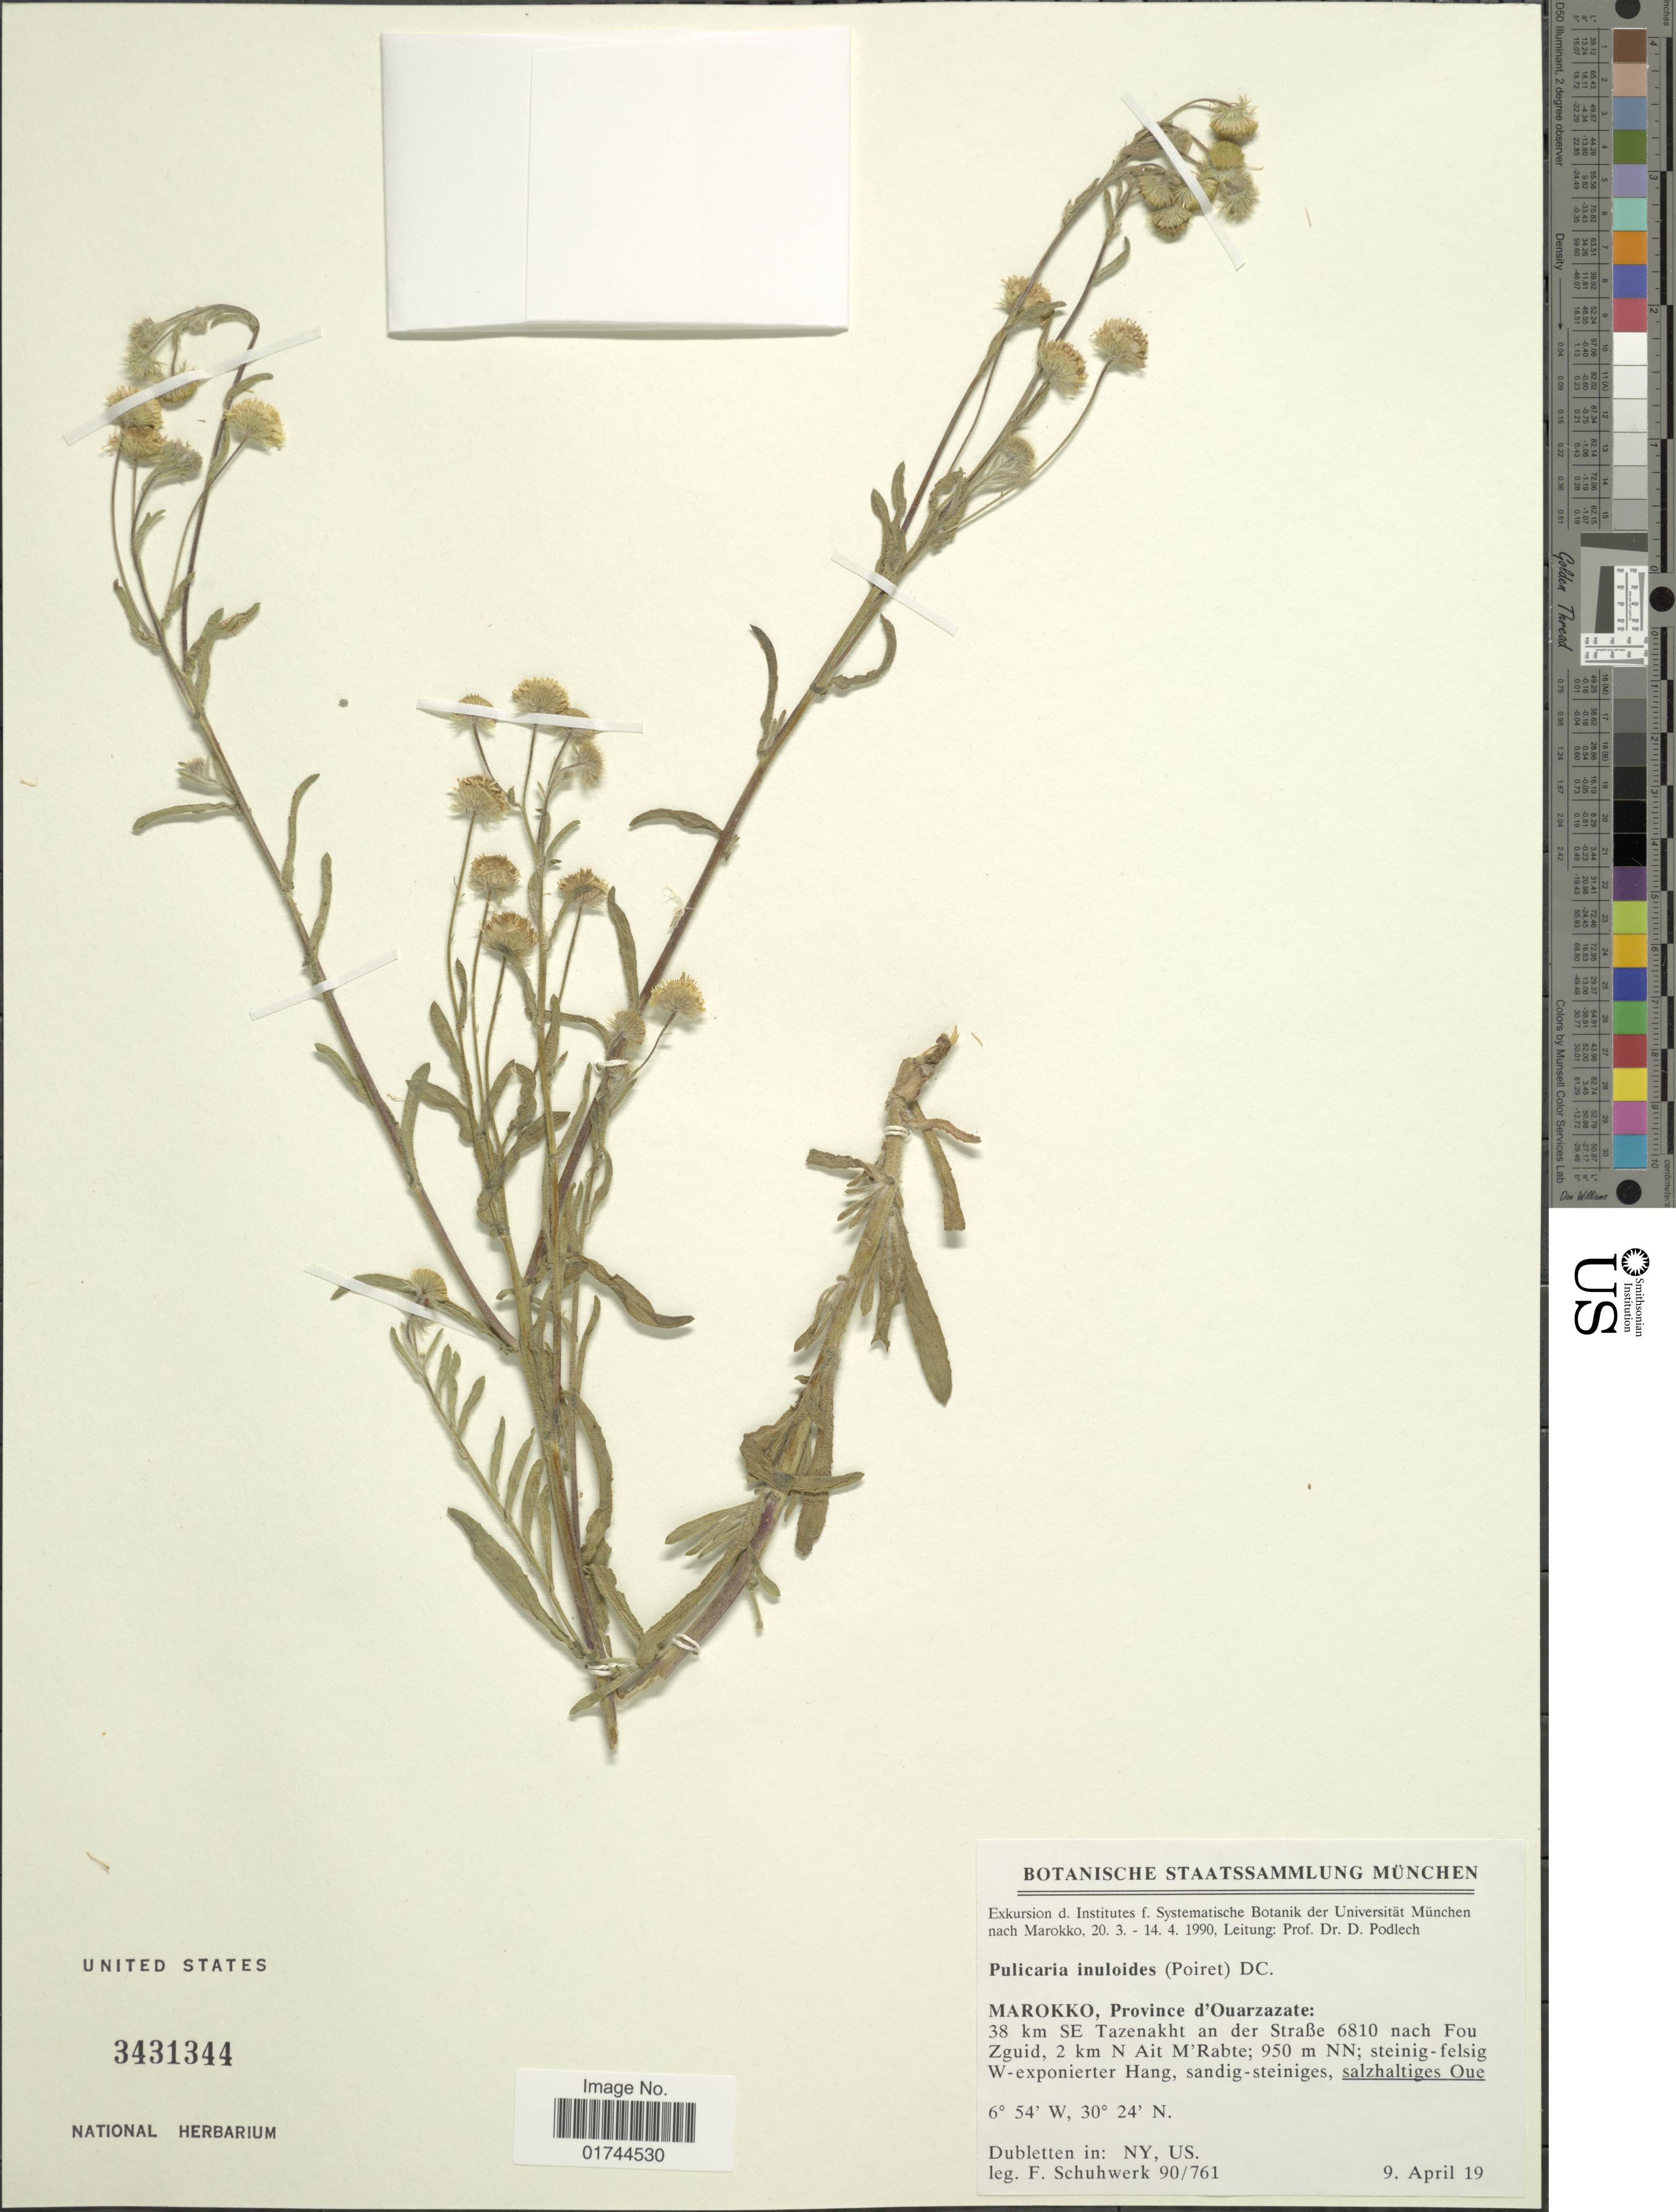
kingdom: Plantae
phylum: Tracheophyta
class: Magnoliopsida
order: Asterales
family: Asteraceae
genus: Pulicaria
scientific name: Pulicaria inuloides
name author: (Poir.) DC.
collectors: Schuhwerk, F.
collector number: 90/761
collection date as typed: Transcribed d/m/y: 9/4/19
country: Morocco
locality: Province d'Ouarzazate: 38 km SE Tazenakht an der StraBe 6810 nach Fou Zguid, 2 km N Ait M'Rabte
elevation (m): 950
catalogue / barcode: US 3431344